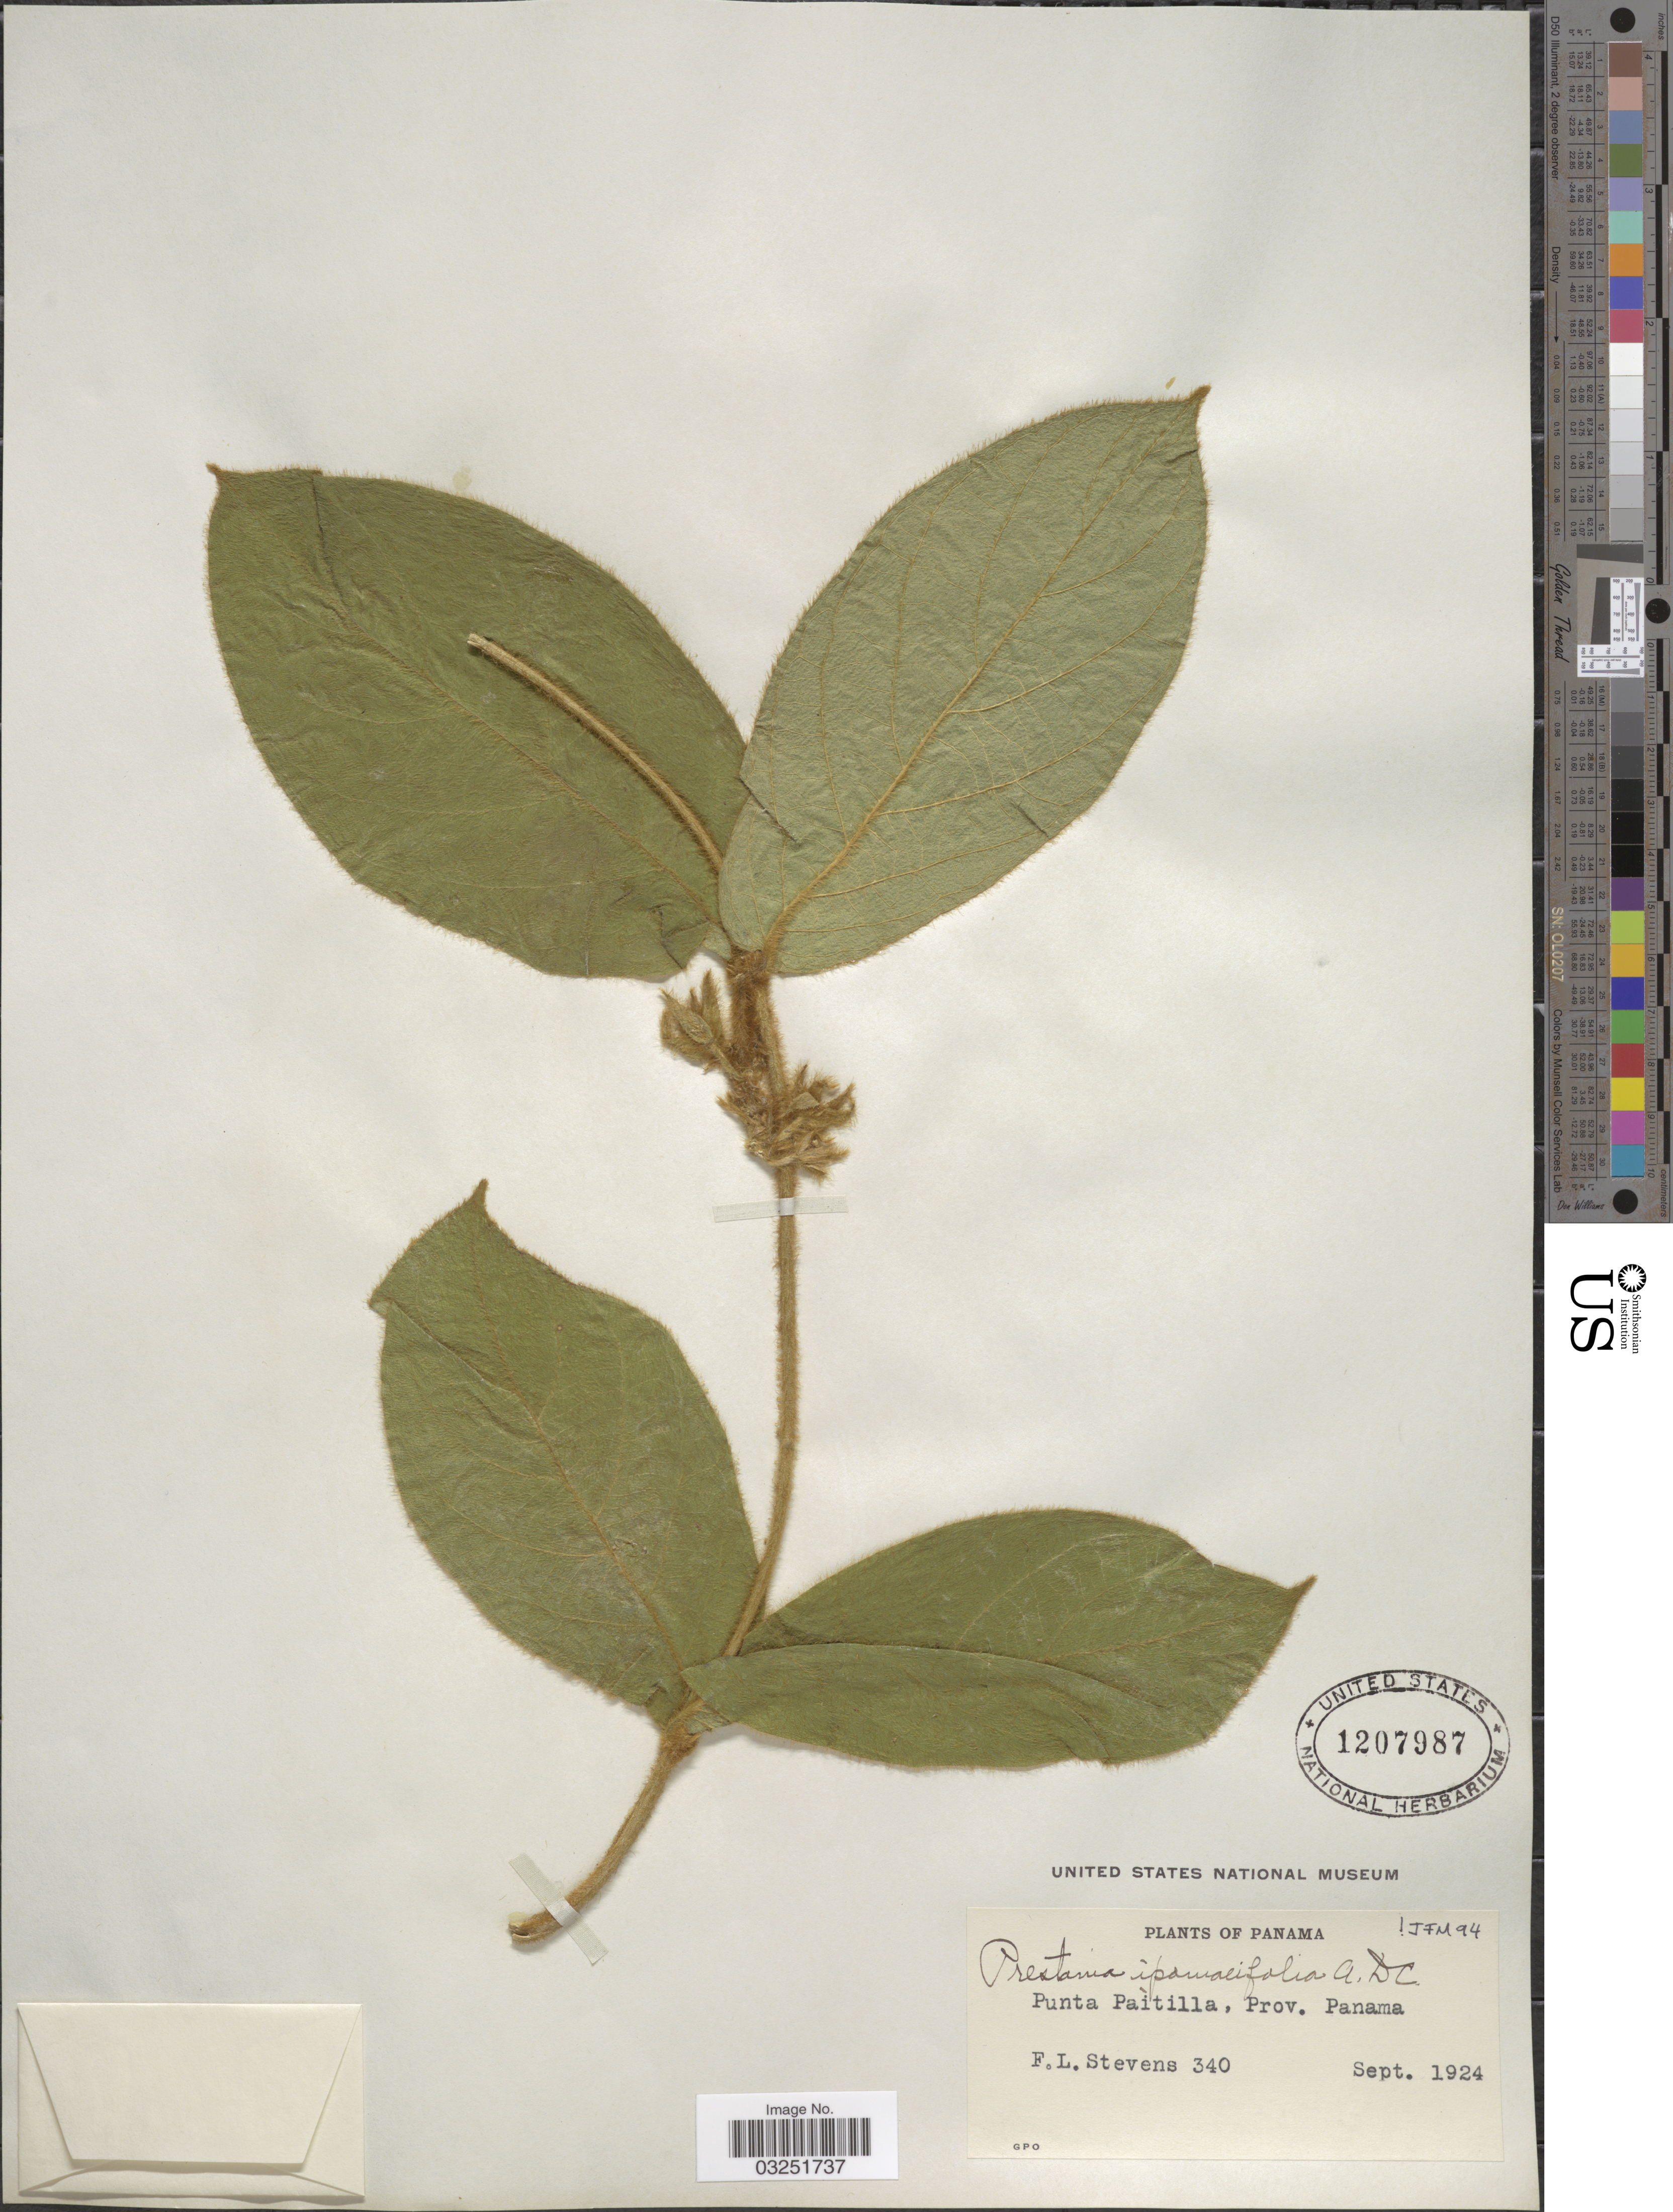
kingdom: Plantae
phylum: Tracheophyta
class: Magnoliopsida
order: Gentianales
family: Apocynaceae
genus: Prestonia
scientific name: Prestonia ipomaeifolia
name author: A. DC.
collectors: F. L. Stevens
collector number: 340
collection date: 1924-09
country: Panama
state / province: Panamá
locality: Punta Paitilla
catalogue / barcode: US 1207987